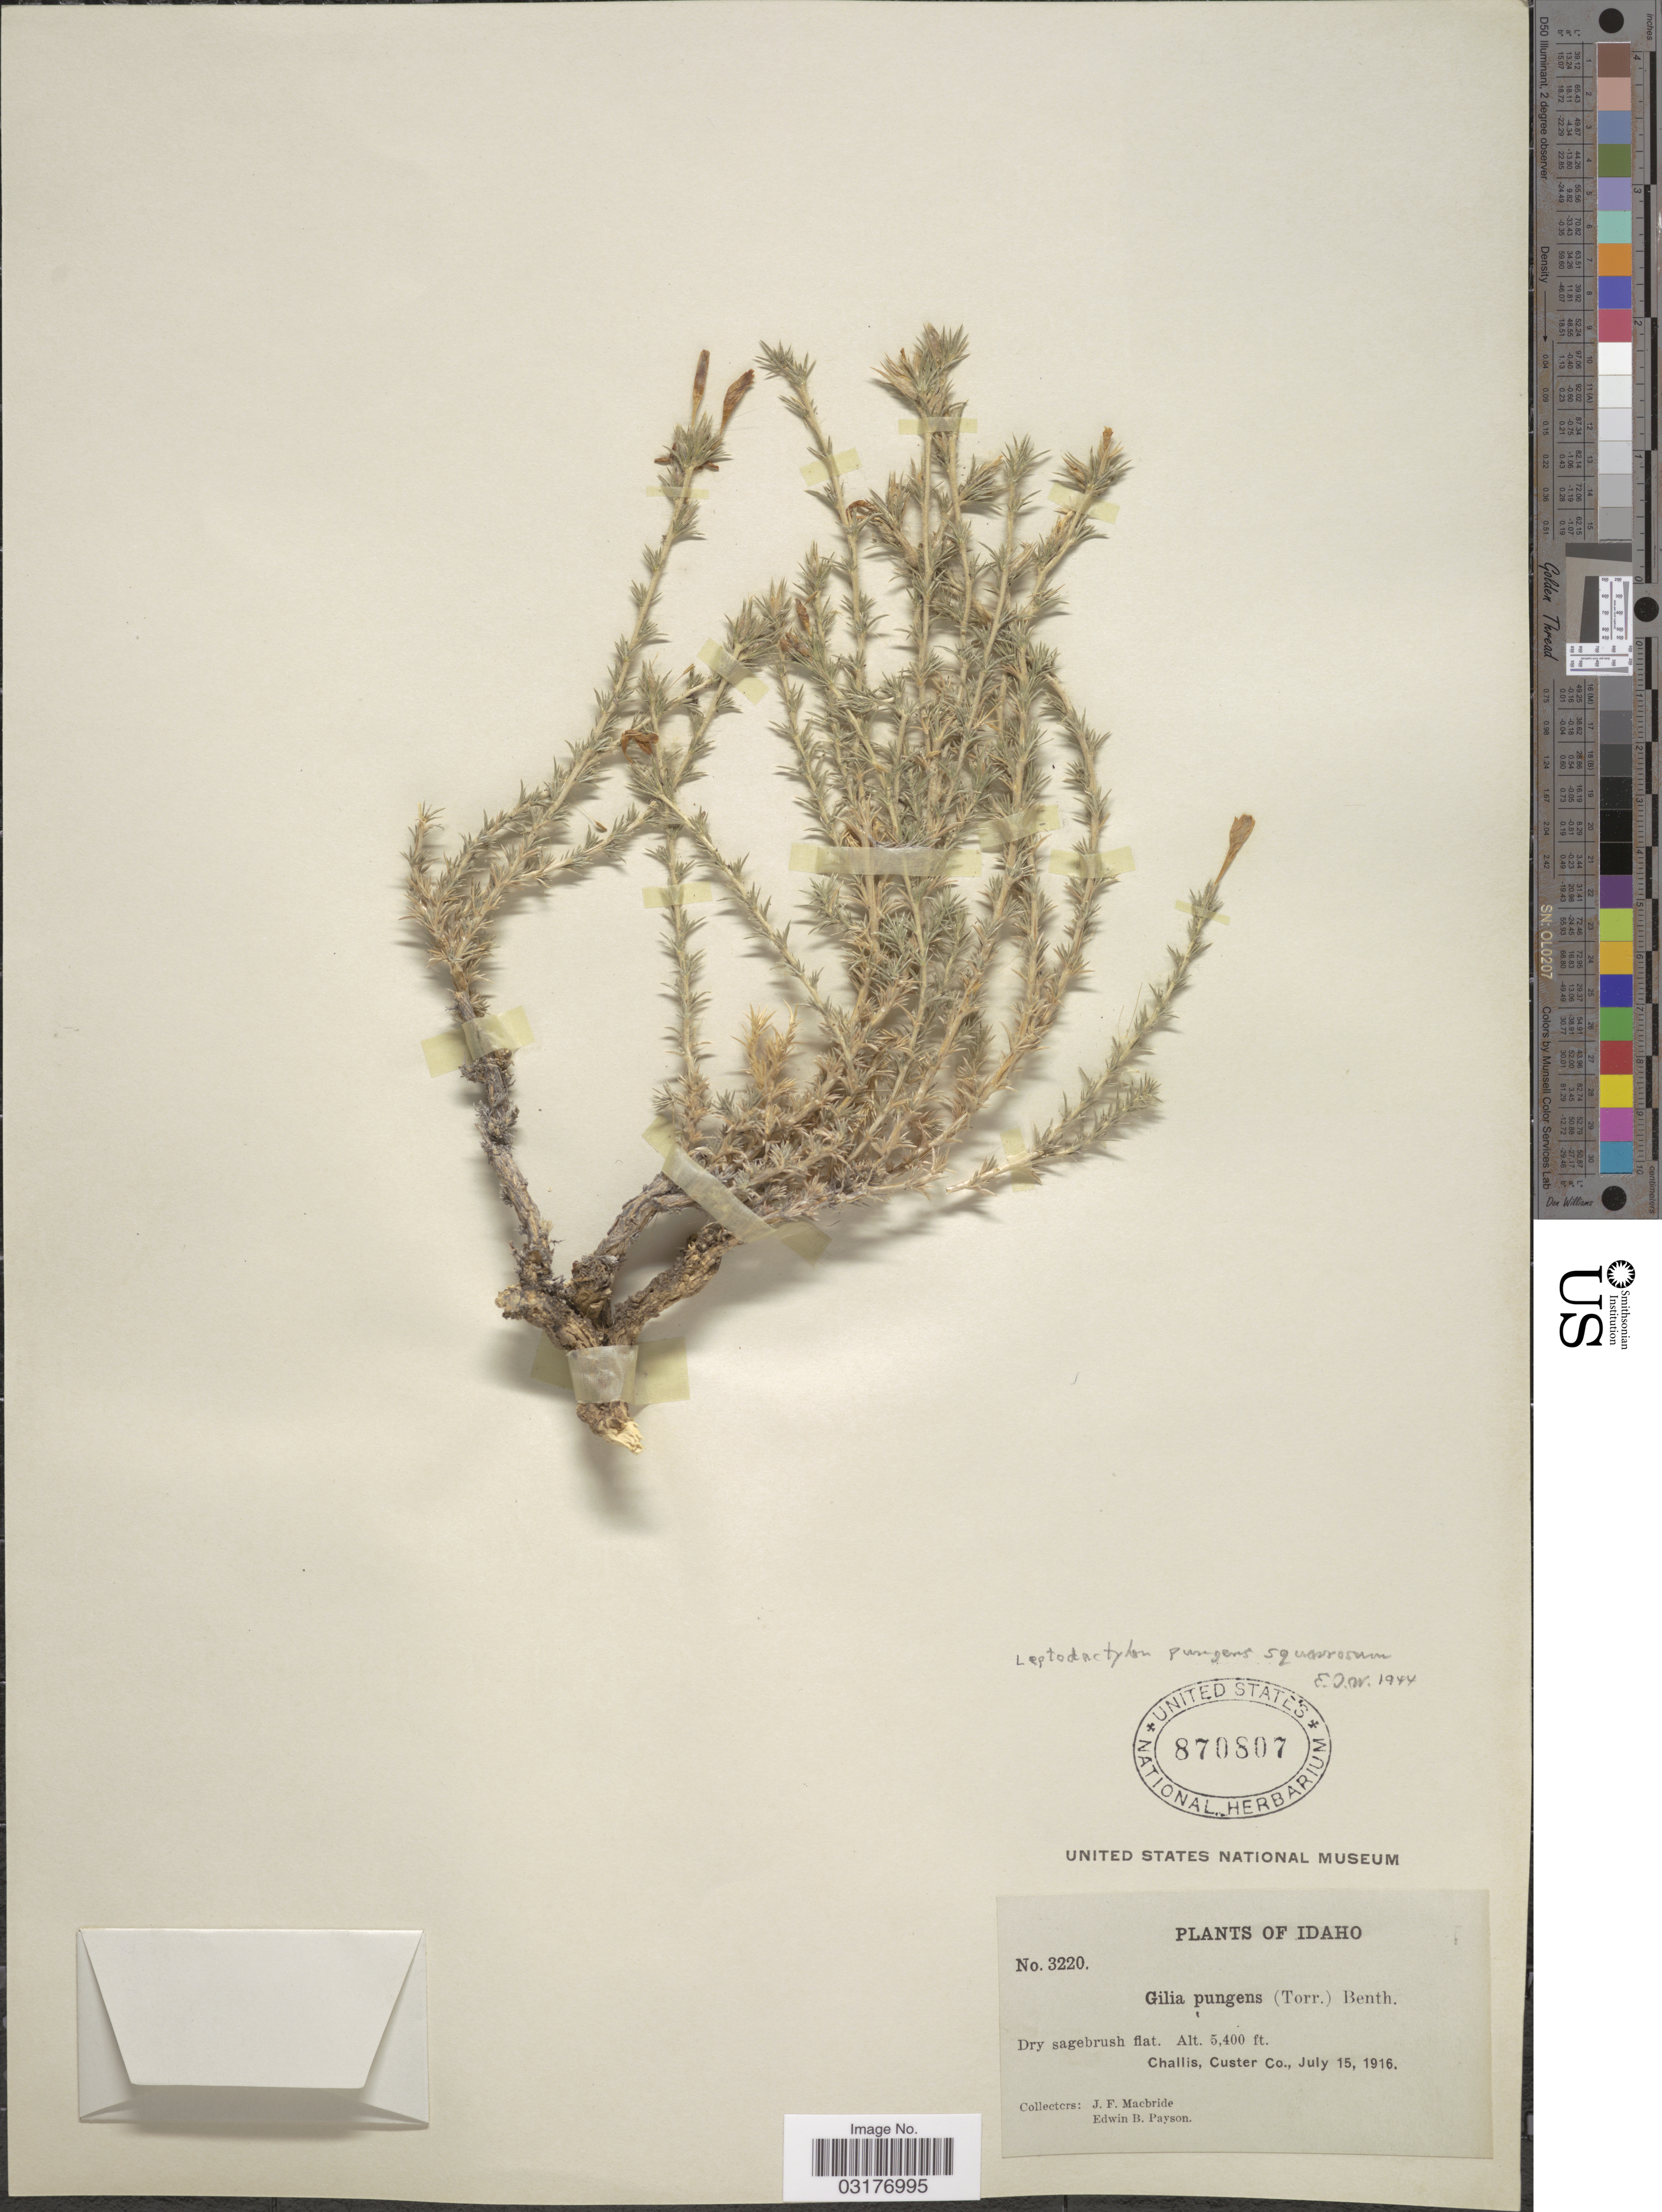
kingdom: Plantae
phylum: Tracheophyta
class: Magnoliopsida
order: Ericales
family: Polemoniaceae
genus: Linanthus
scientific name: Linanthus pungens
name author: (Torr.) J.M. Porter & L.A. Johnson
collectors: J. F. Macbride & E. B. Payson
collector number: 3220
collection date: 1916-07-15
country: United States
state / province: Idaho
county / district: Custer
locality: Challis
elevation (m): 1646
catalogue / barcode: US 870807